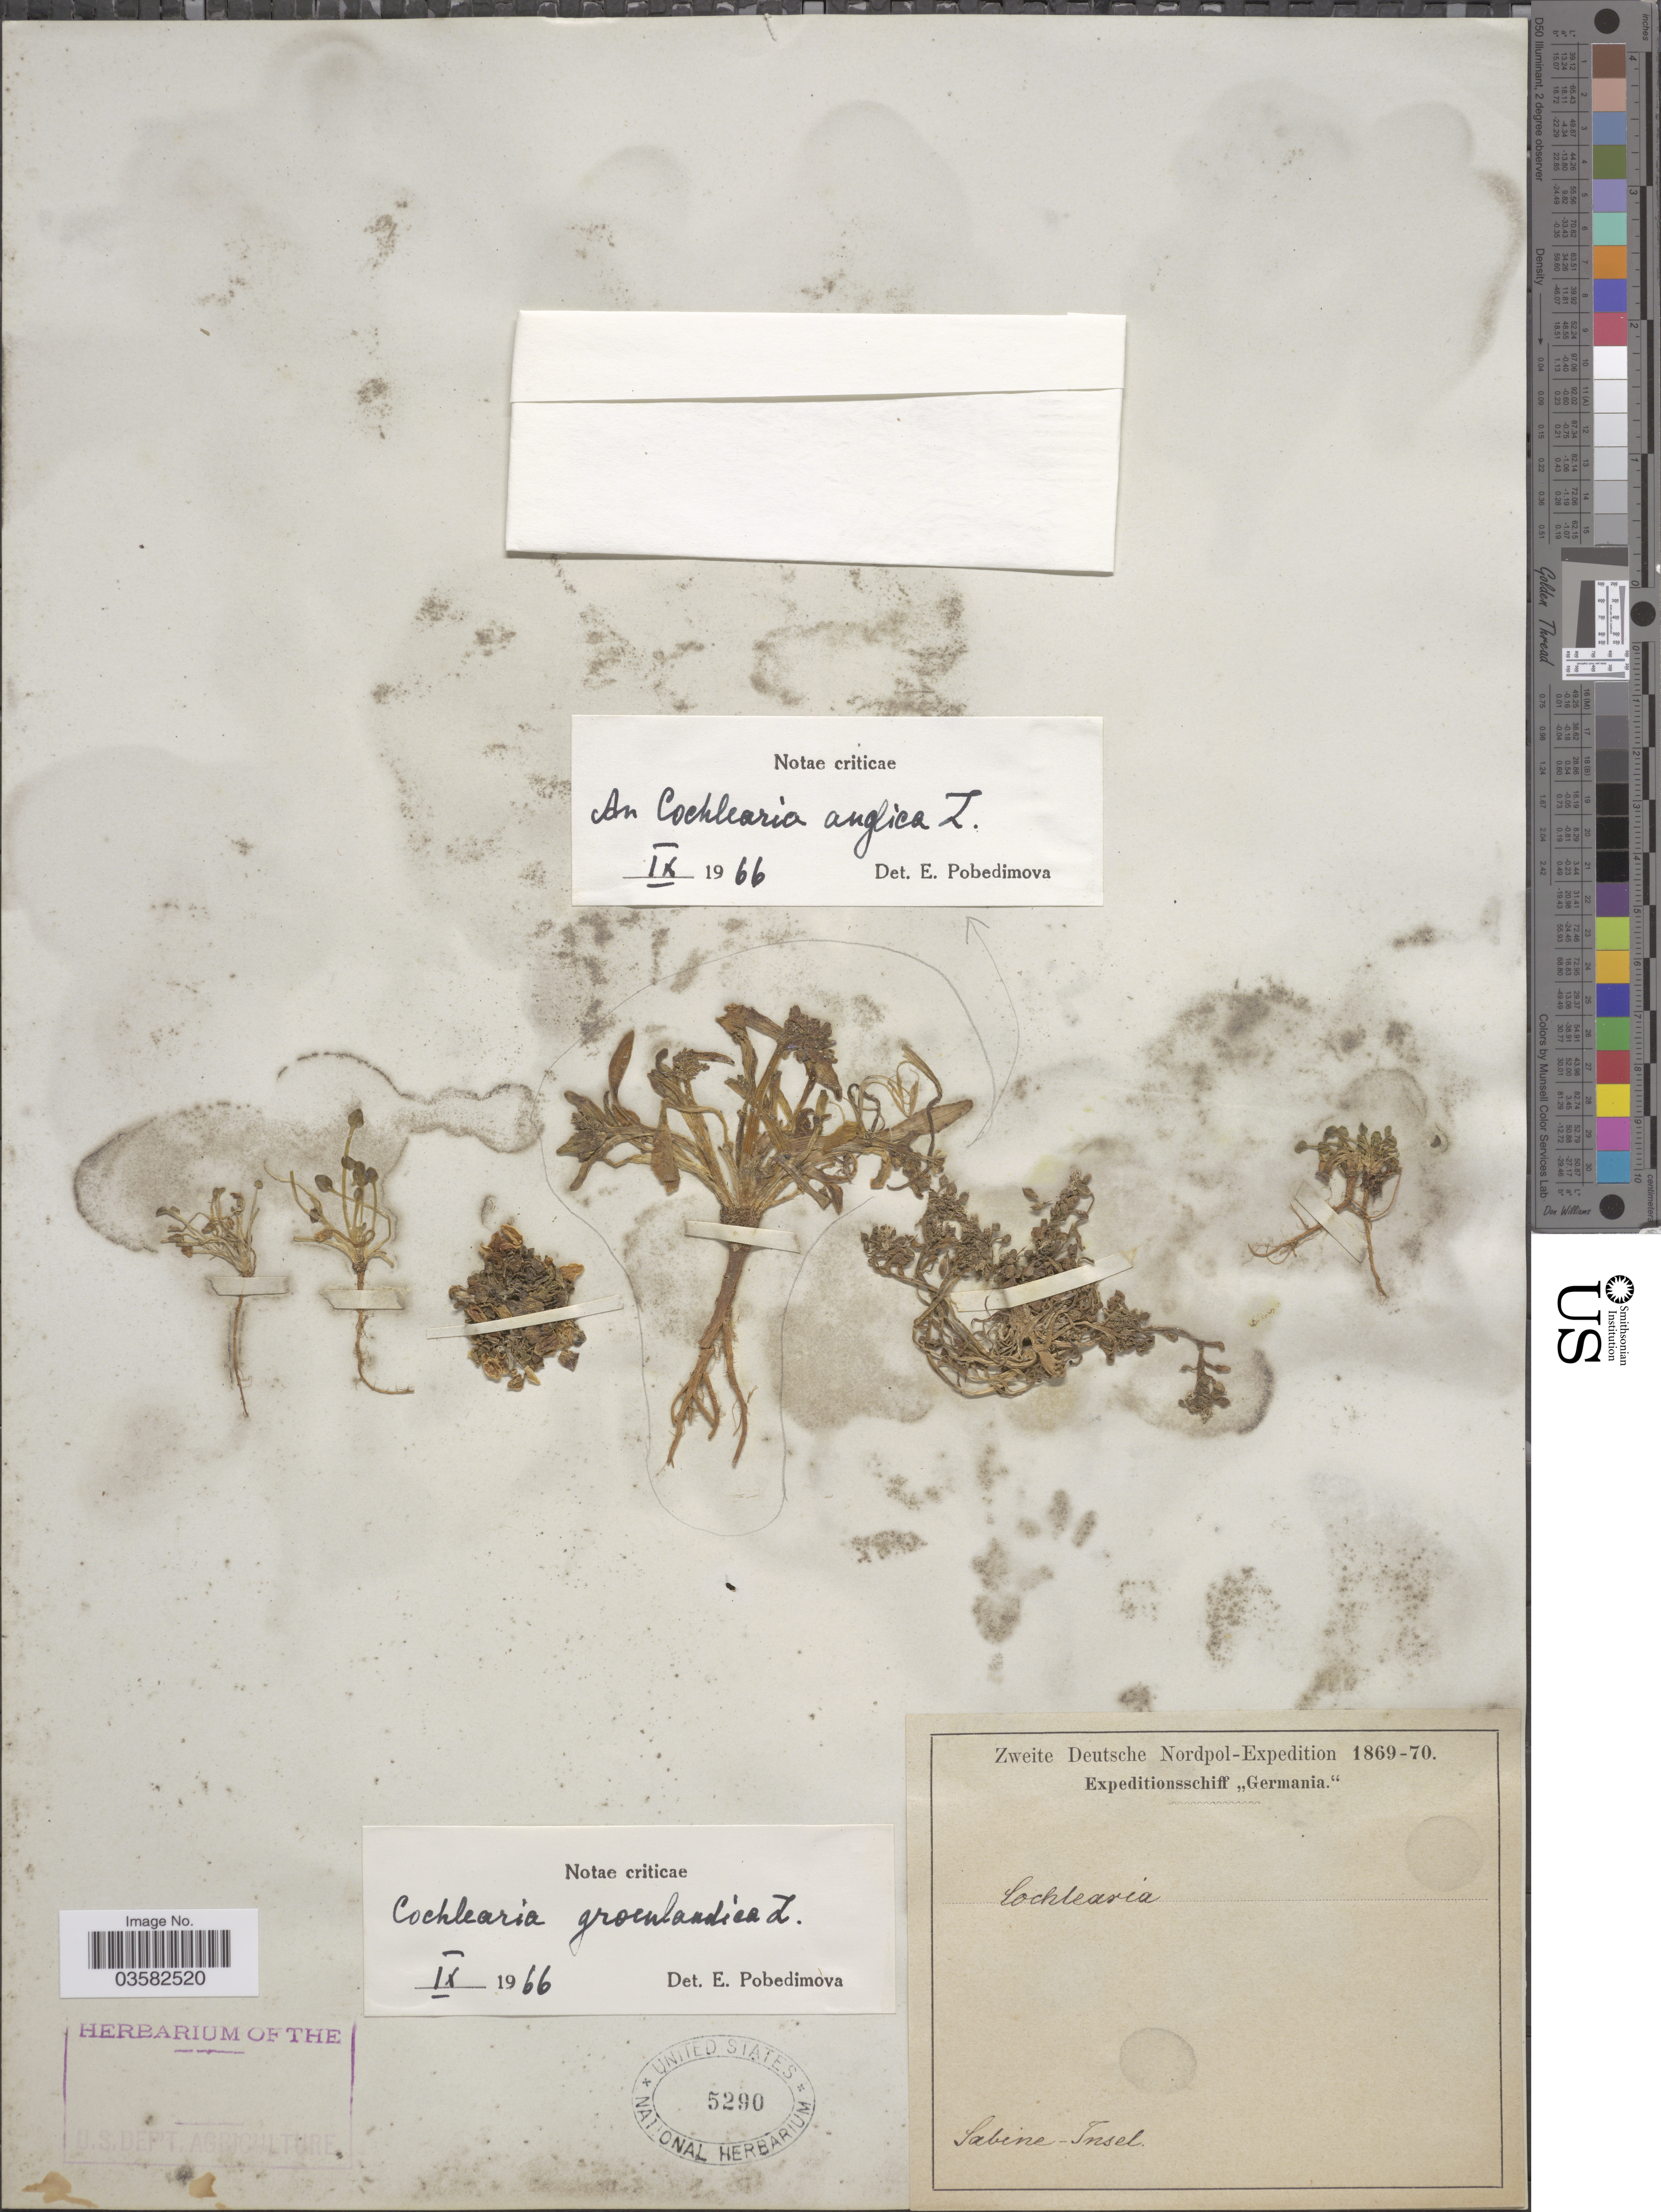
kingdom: Plantae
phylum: Tracheophyta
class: Magnoliopsida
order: Brassicales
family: Brassicaceae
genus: Cochlearia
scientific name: Cochlearia anglica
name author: L.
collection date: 1869/1870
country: Germany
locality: Sabine-Insel.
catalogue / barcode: US 5290